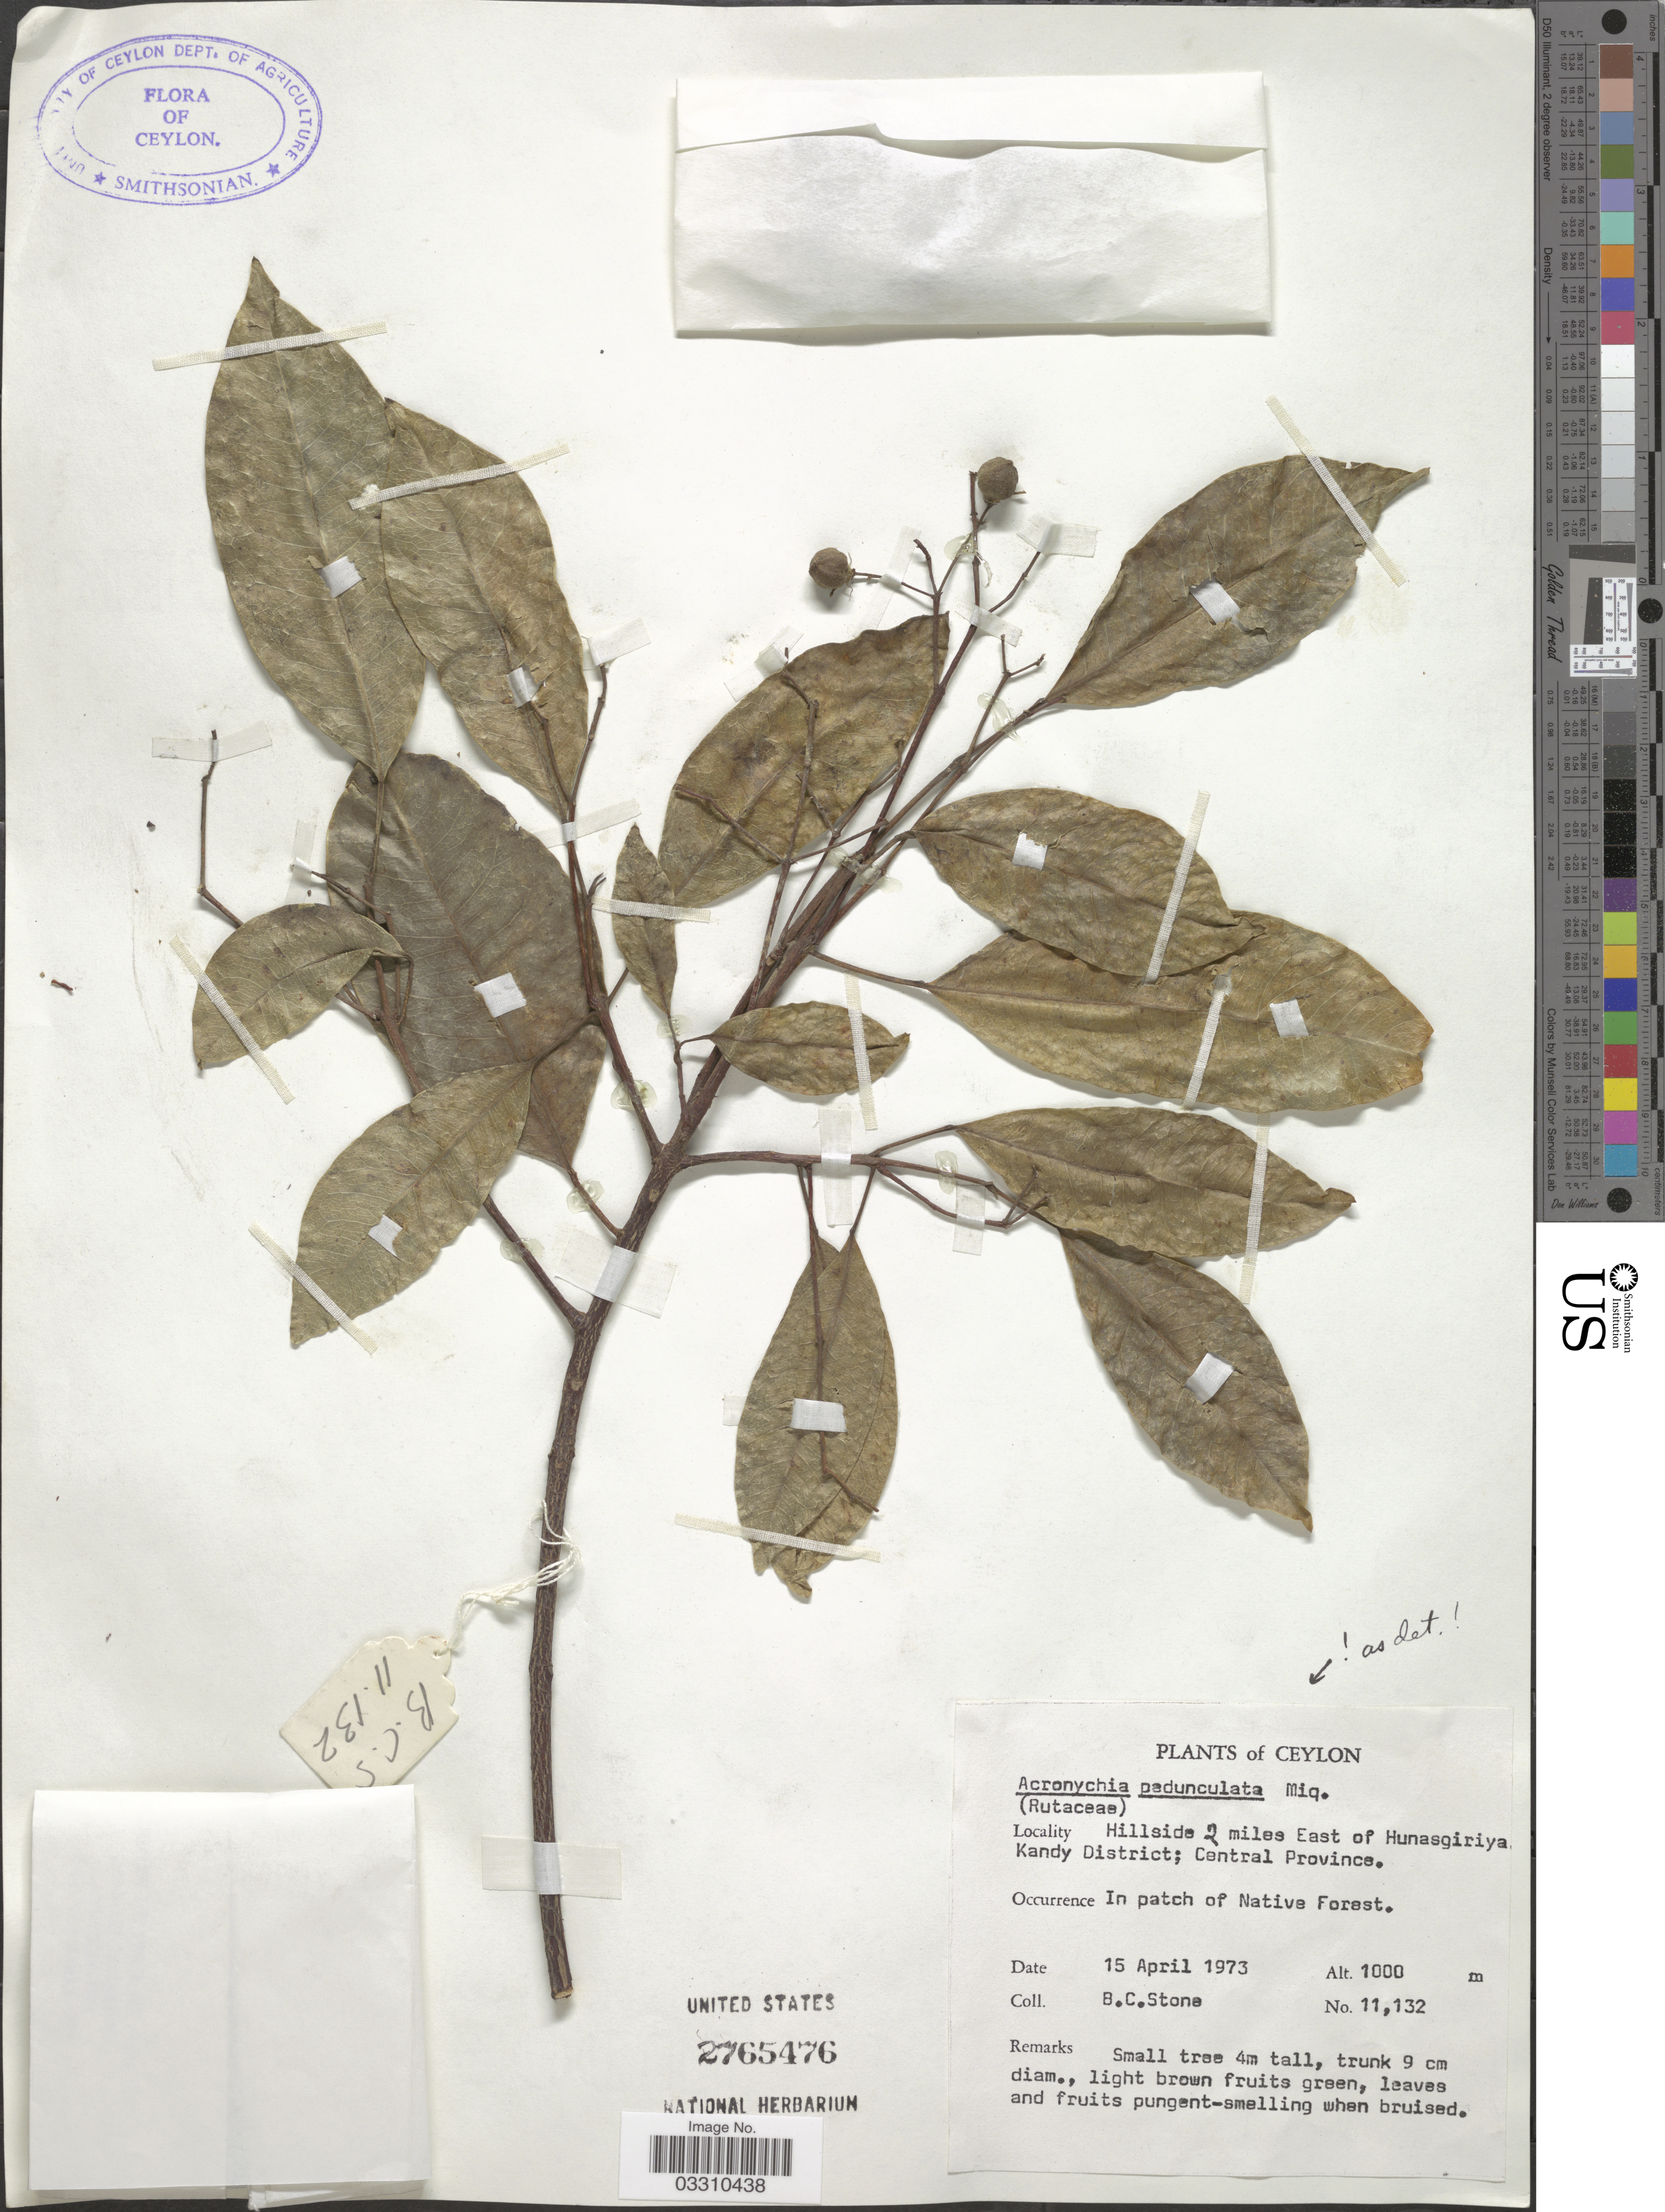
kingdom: Plantae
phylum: Tracheophyta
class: Magnoliopsida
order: Sapindales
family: Rutaceae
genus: Acronychia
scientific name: Acronychia pedunculata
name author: (L.) Miq.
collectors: B. C. Stone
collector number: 11132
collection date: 1973-04-15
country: Sri Lanka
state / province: Central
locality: Ceylon, Hillside 2 miles East of Hunasgiriya, Kandy District.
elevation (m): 1000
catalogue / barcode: US 2765476